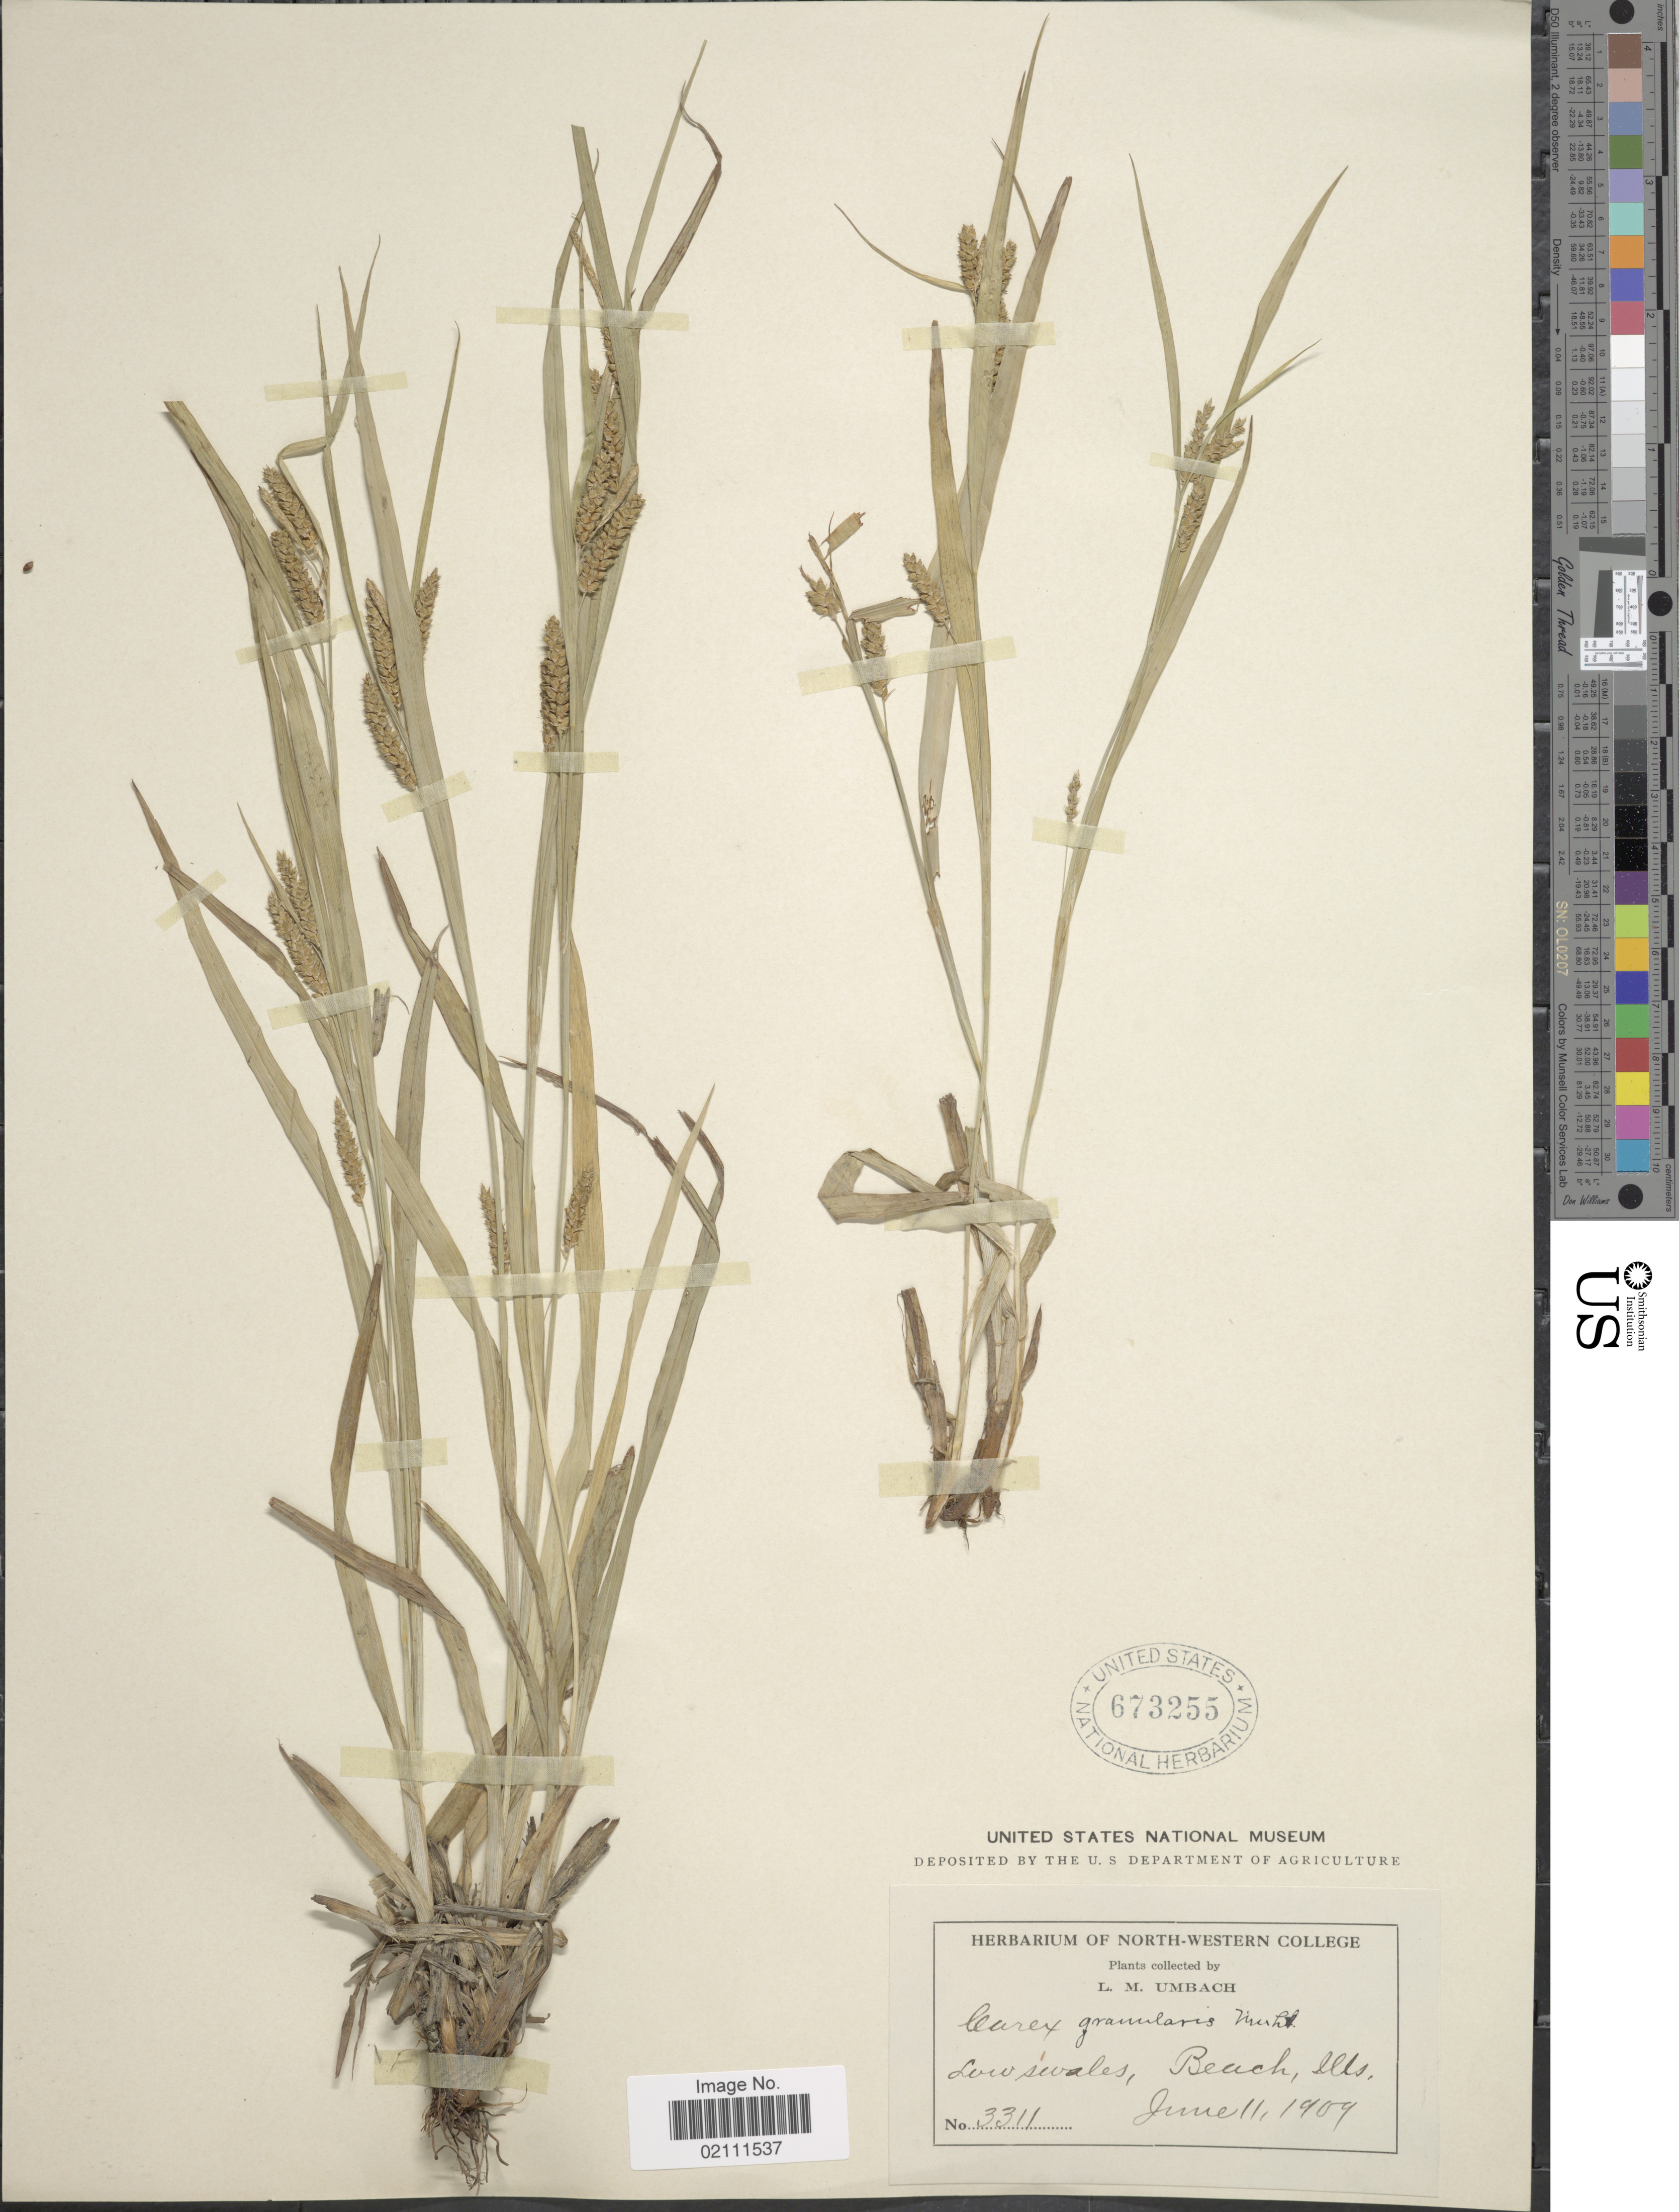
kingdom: Plantae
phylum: Tracheophyta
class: Liliopsida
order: Poales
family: Cyperaceae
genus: Carex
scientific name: Carex granularis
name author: Muhl. ex Willd.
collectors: L. M. Umbach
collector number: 3311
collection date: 1909-06-11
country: United States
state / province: Illinois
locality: Low swales, Beach.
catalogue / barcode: US 673255